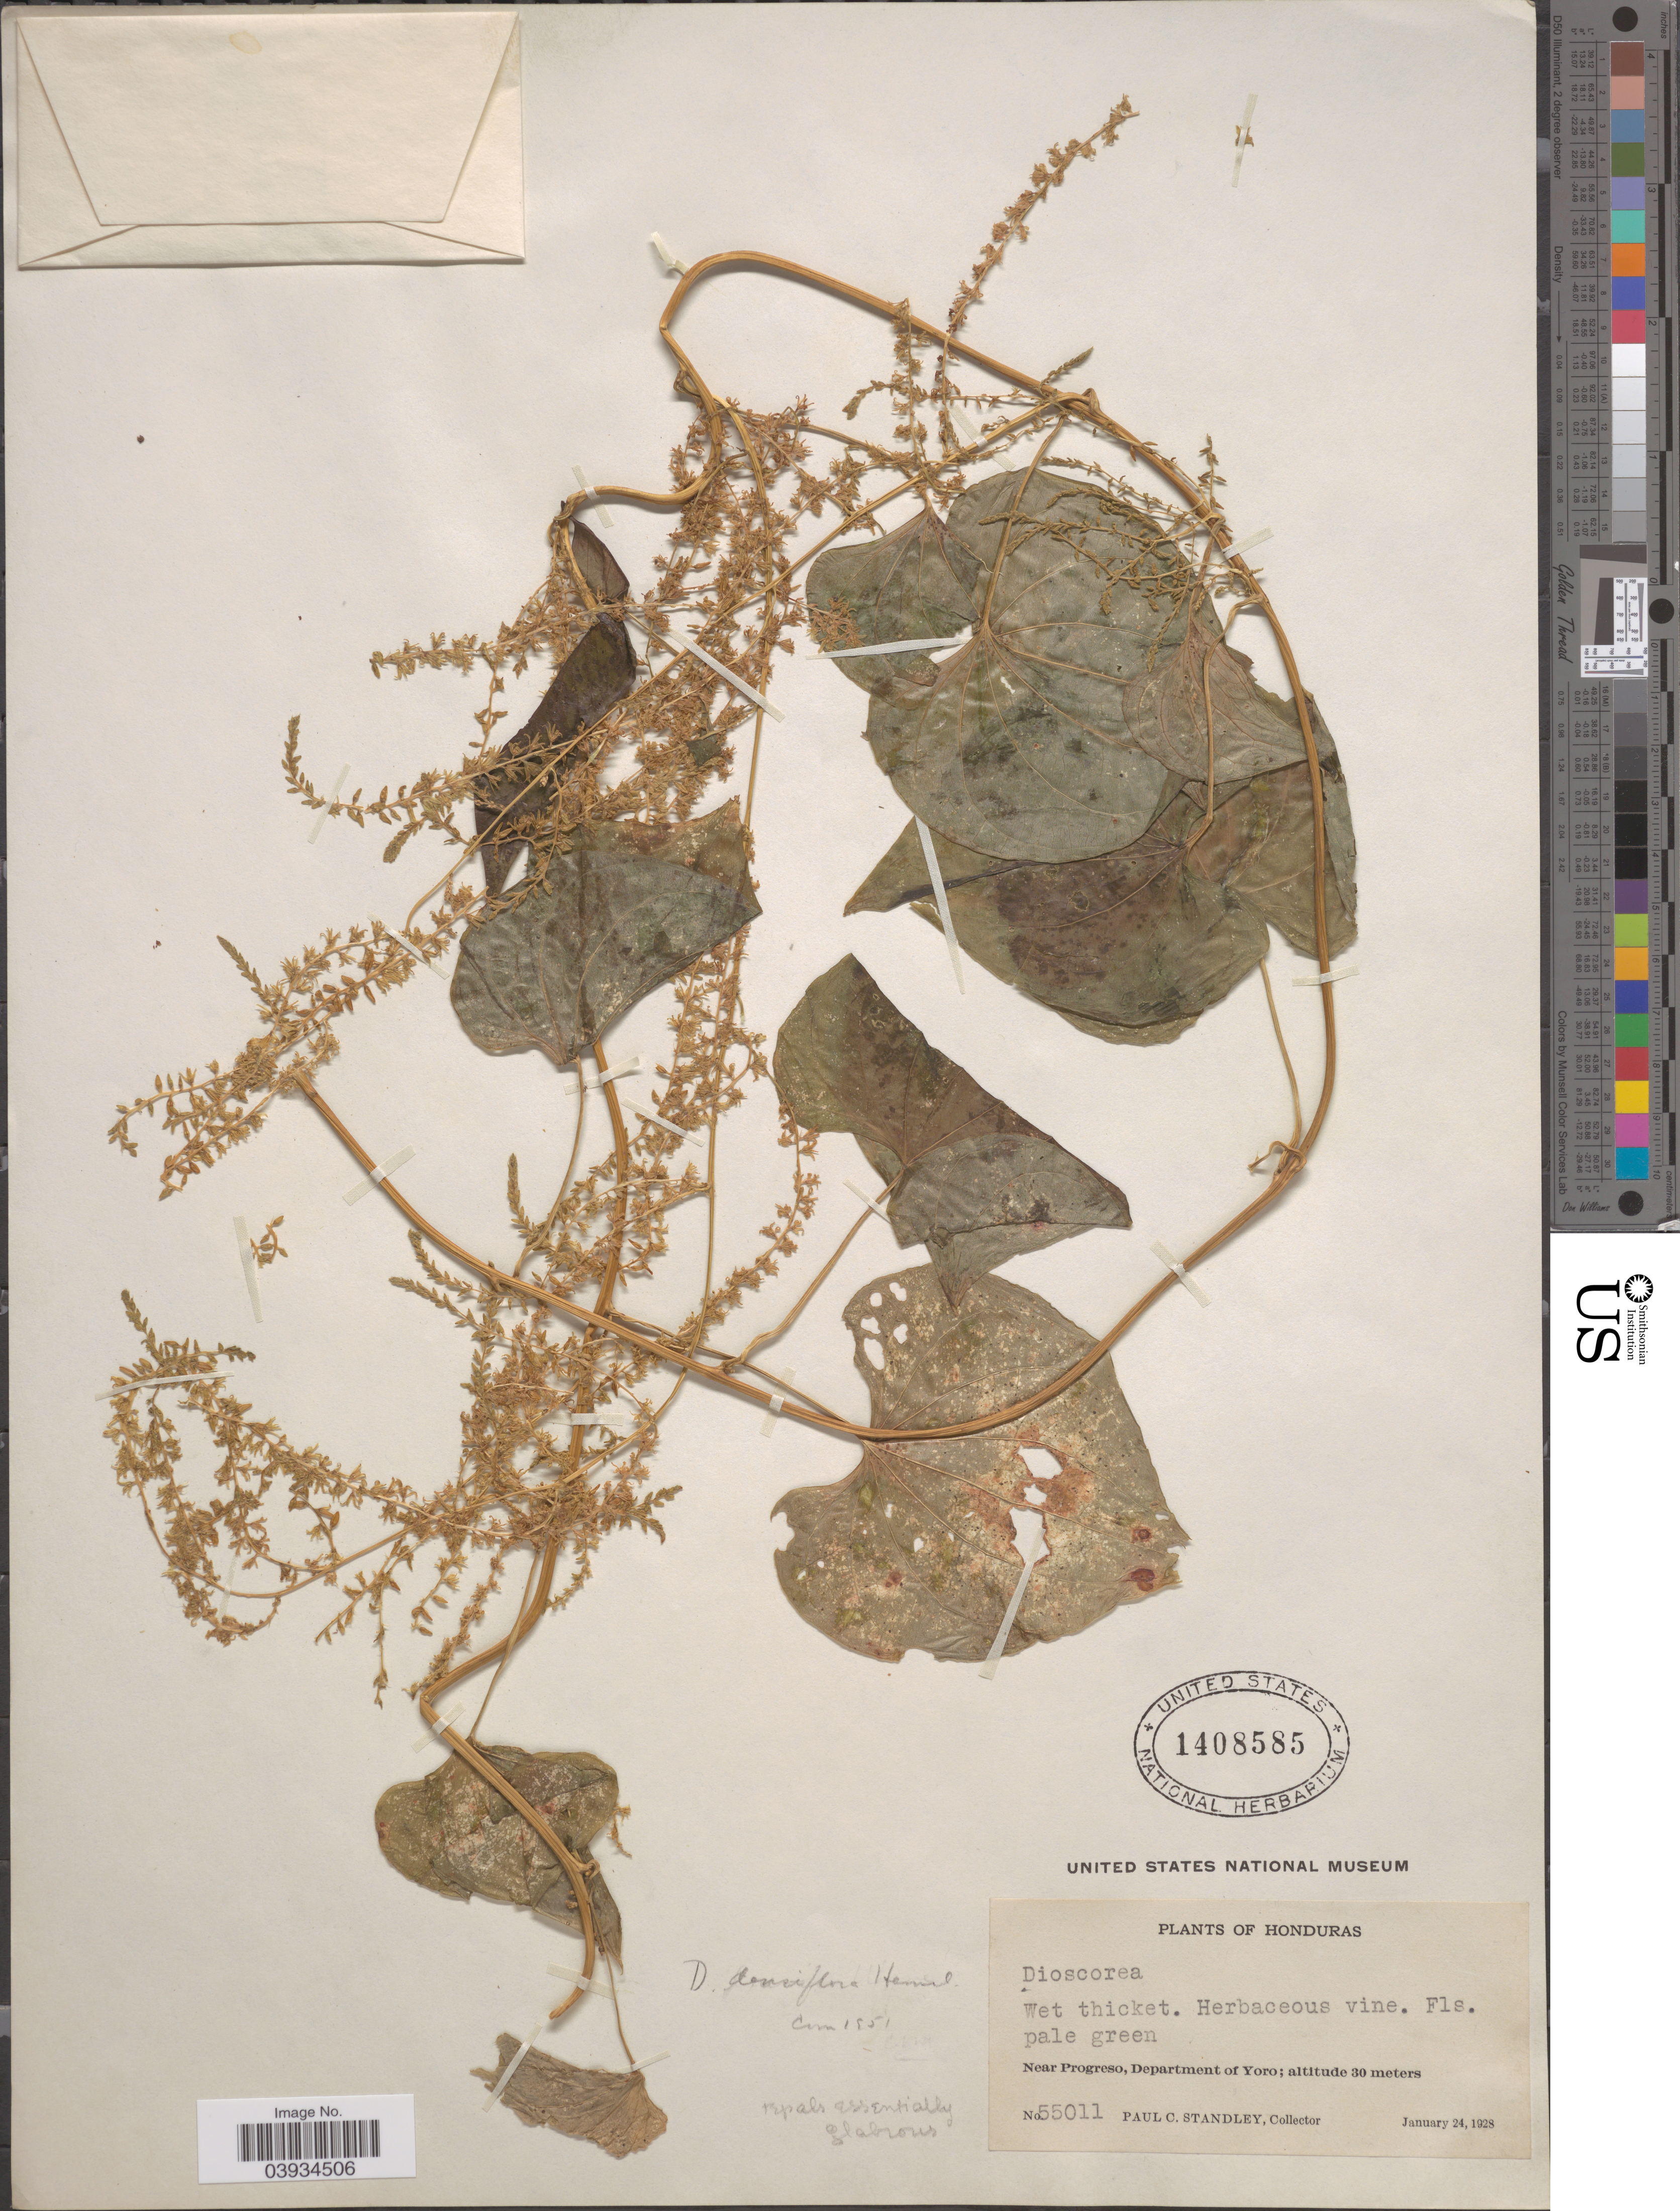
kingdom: Plantae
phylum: Tracheophyta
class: Liliopsida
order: Dioscoreales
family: Dioscoreaceae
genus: Dioscorea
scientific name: Dioscorea densiflora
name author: Hemsl.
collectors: P. C. Standley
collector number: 55011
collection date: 1928-01-24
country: Honduras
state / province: Yoro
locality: Near Progreso, Department of Yoro.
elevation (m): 30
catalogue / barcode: US 1408585